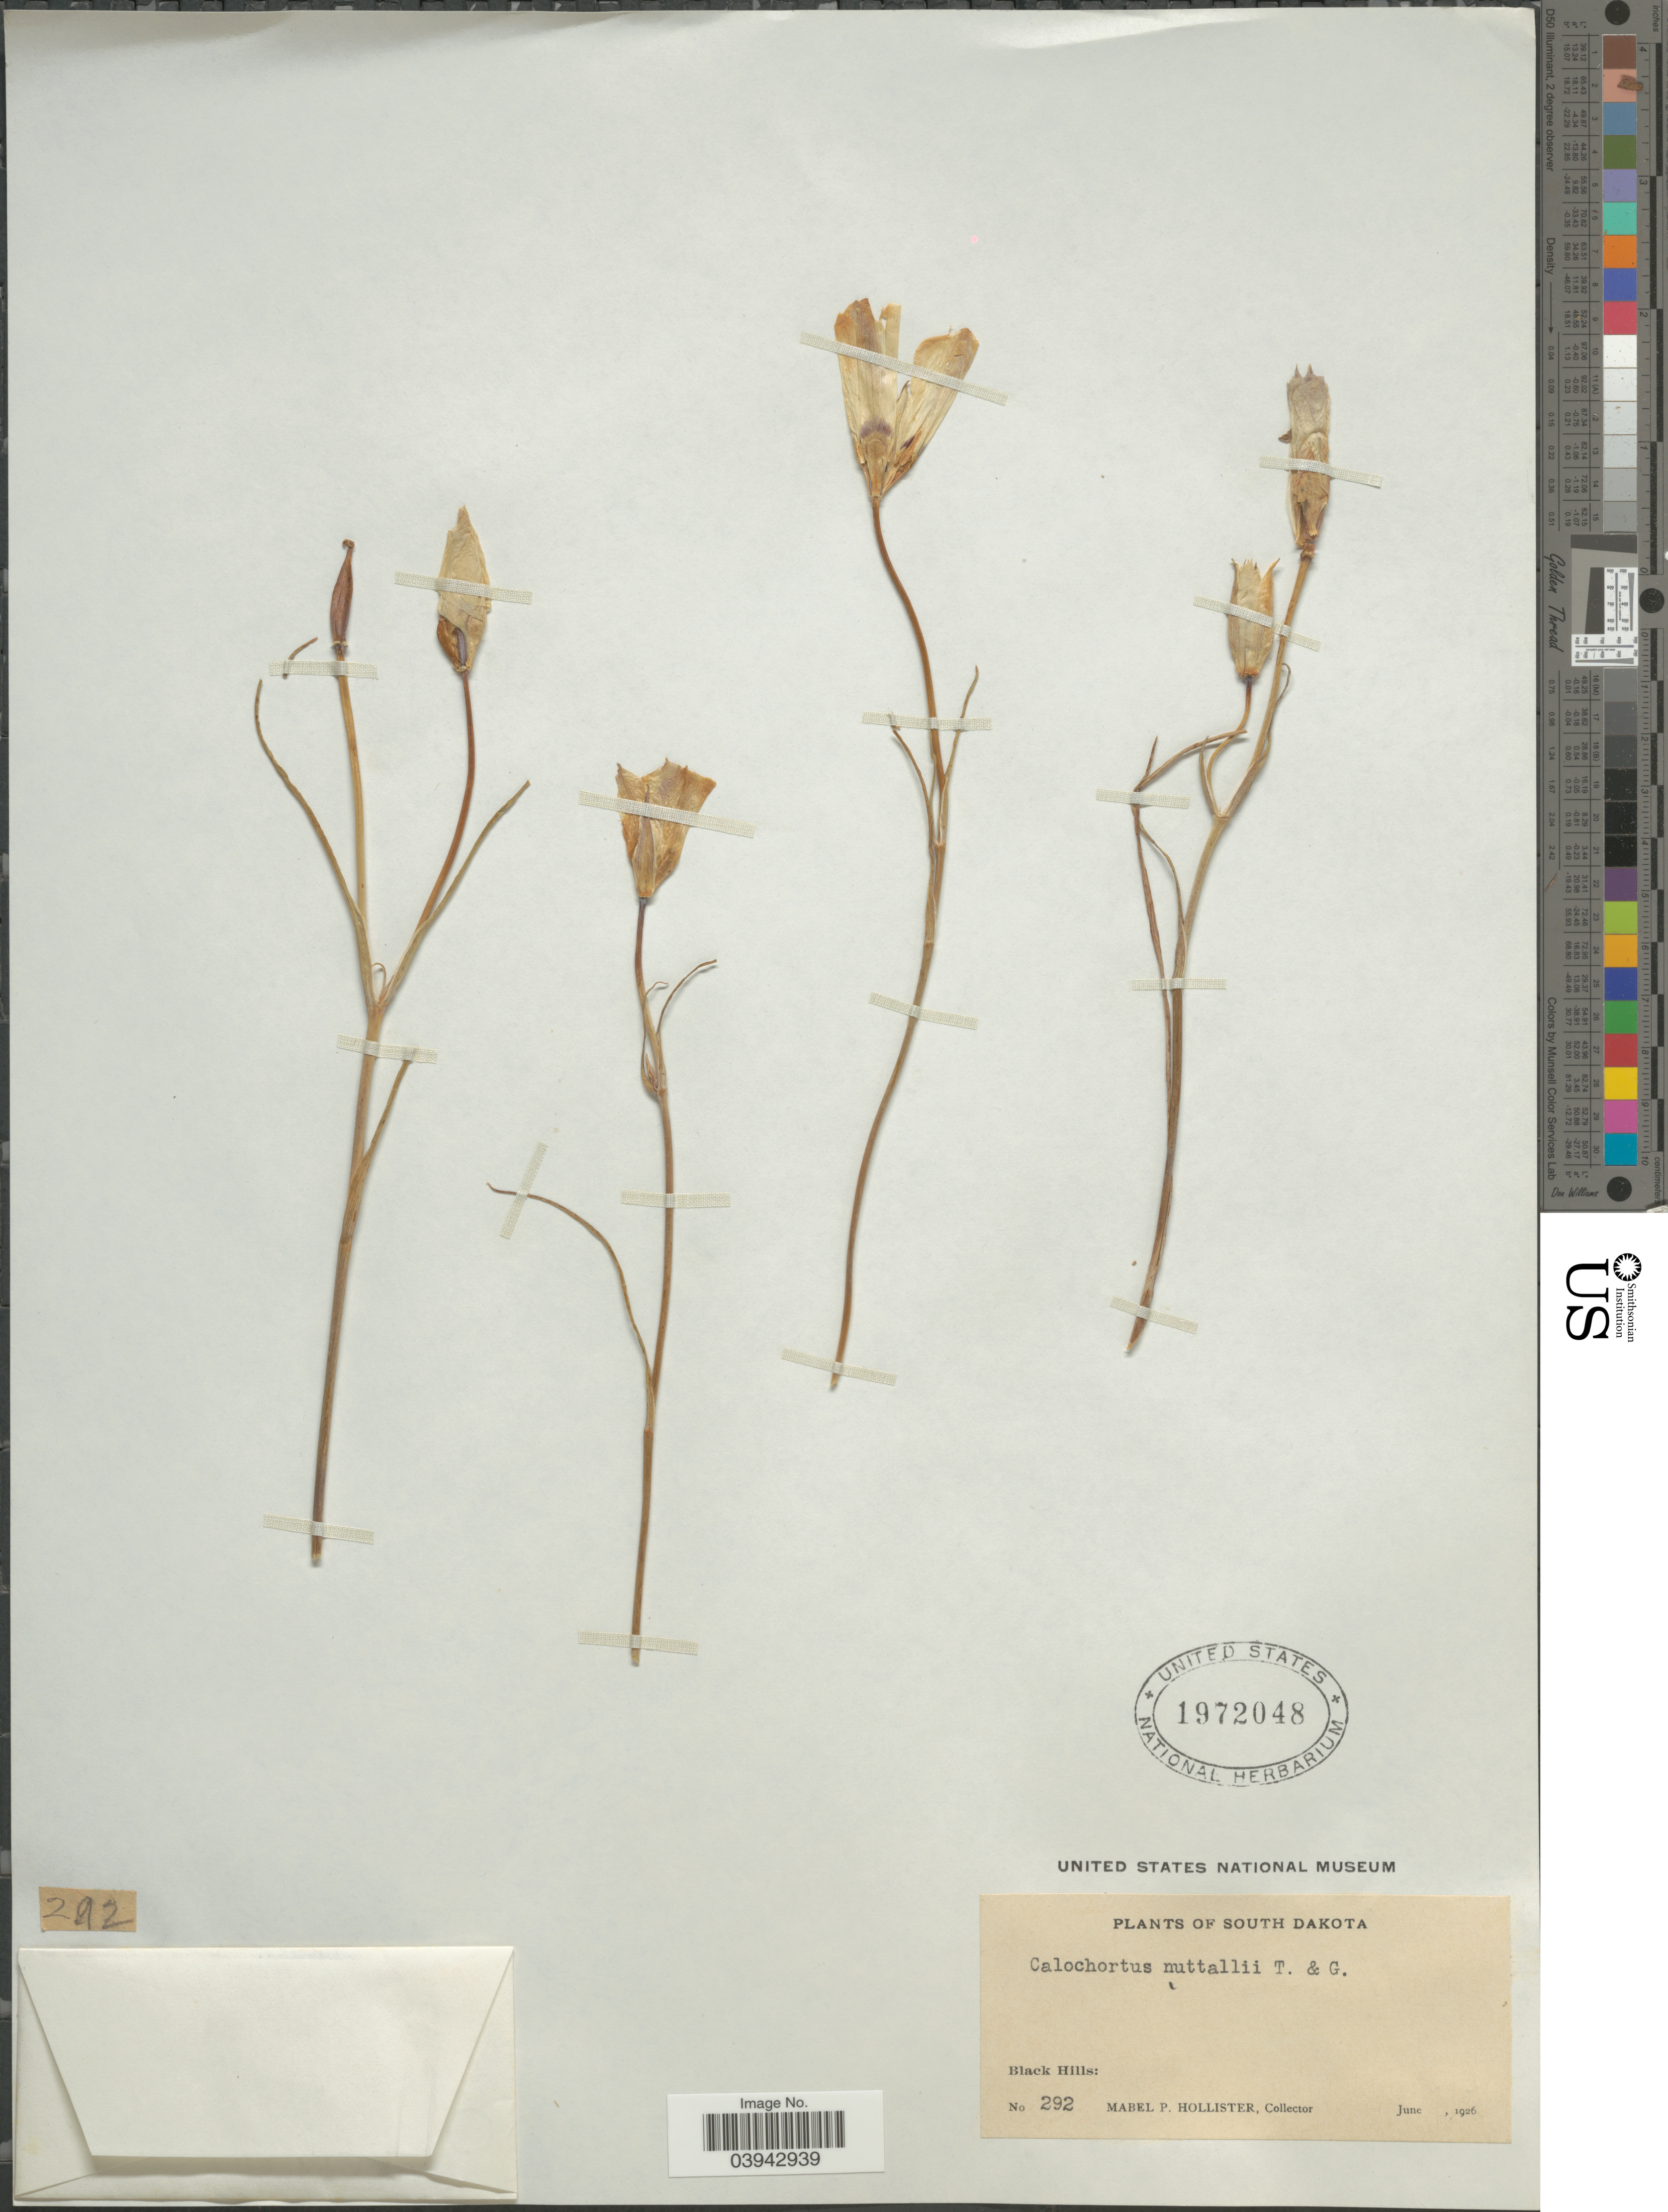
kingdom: Plantae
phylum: Tracheophyta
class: Liliopsida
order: Liliales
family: Liliaceae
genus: Calochortus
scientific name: Calochortus nuttallii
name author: Torr.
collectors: M. Hollister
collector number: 292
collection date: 1926-06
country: United States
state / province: South Dakota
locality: Black Hills.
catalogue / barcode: US 1972048